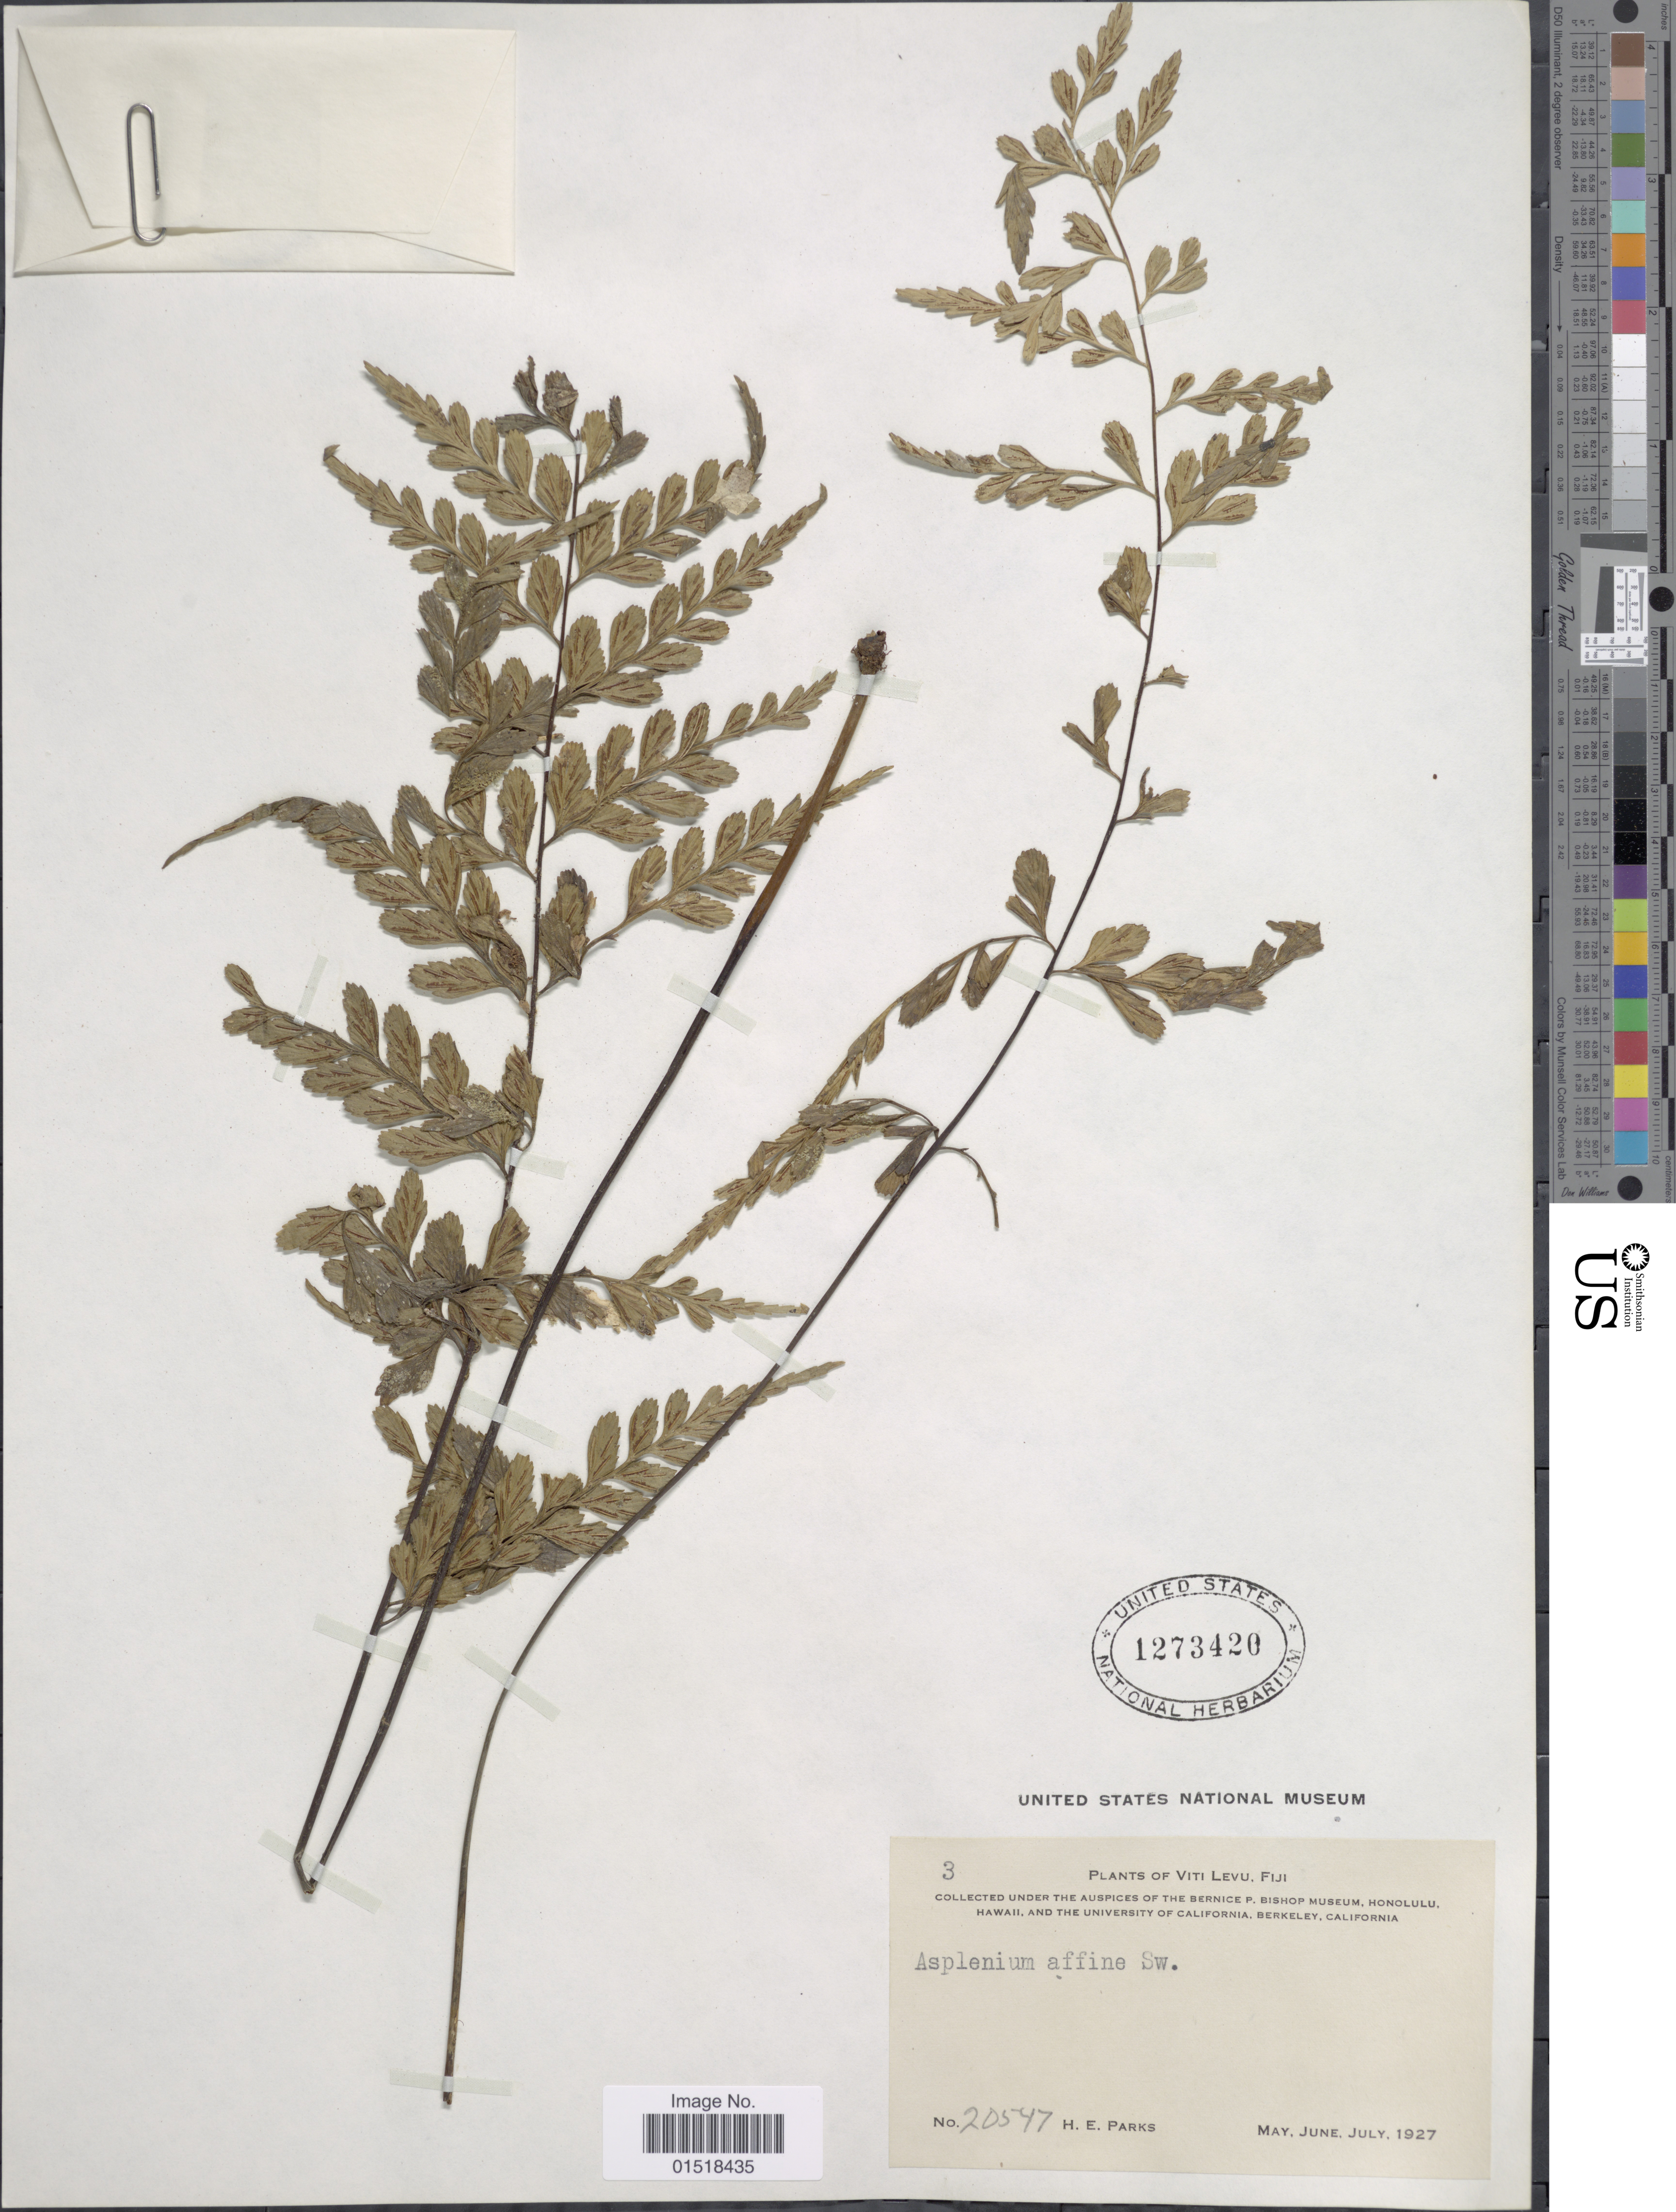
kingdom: Plantae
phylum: Tracheophyta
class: Polypodiopsida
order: Polypodiales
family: Aspleniaceae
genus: Asplenium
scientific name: Asplenium sp.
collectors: H. E. Parks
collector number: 20547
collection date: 1927-05/1927-07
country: Fiji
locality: Viti Levu.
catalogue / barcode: US 1273420